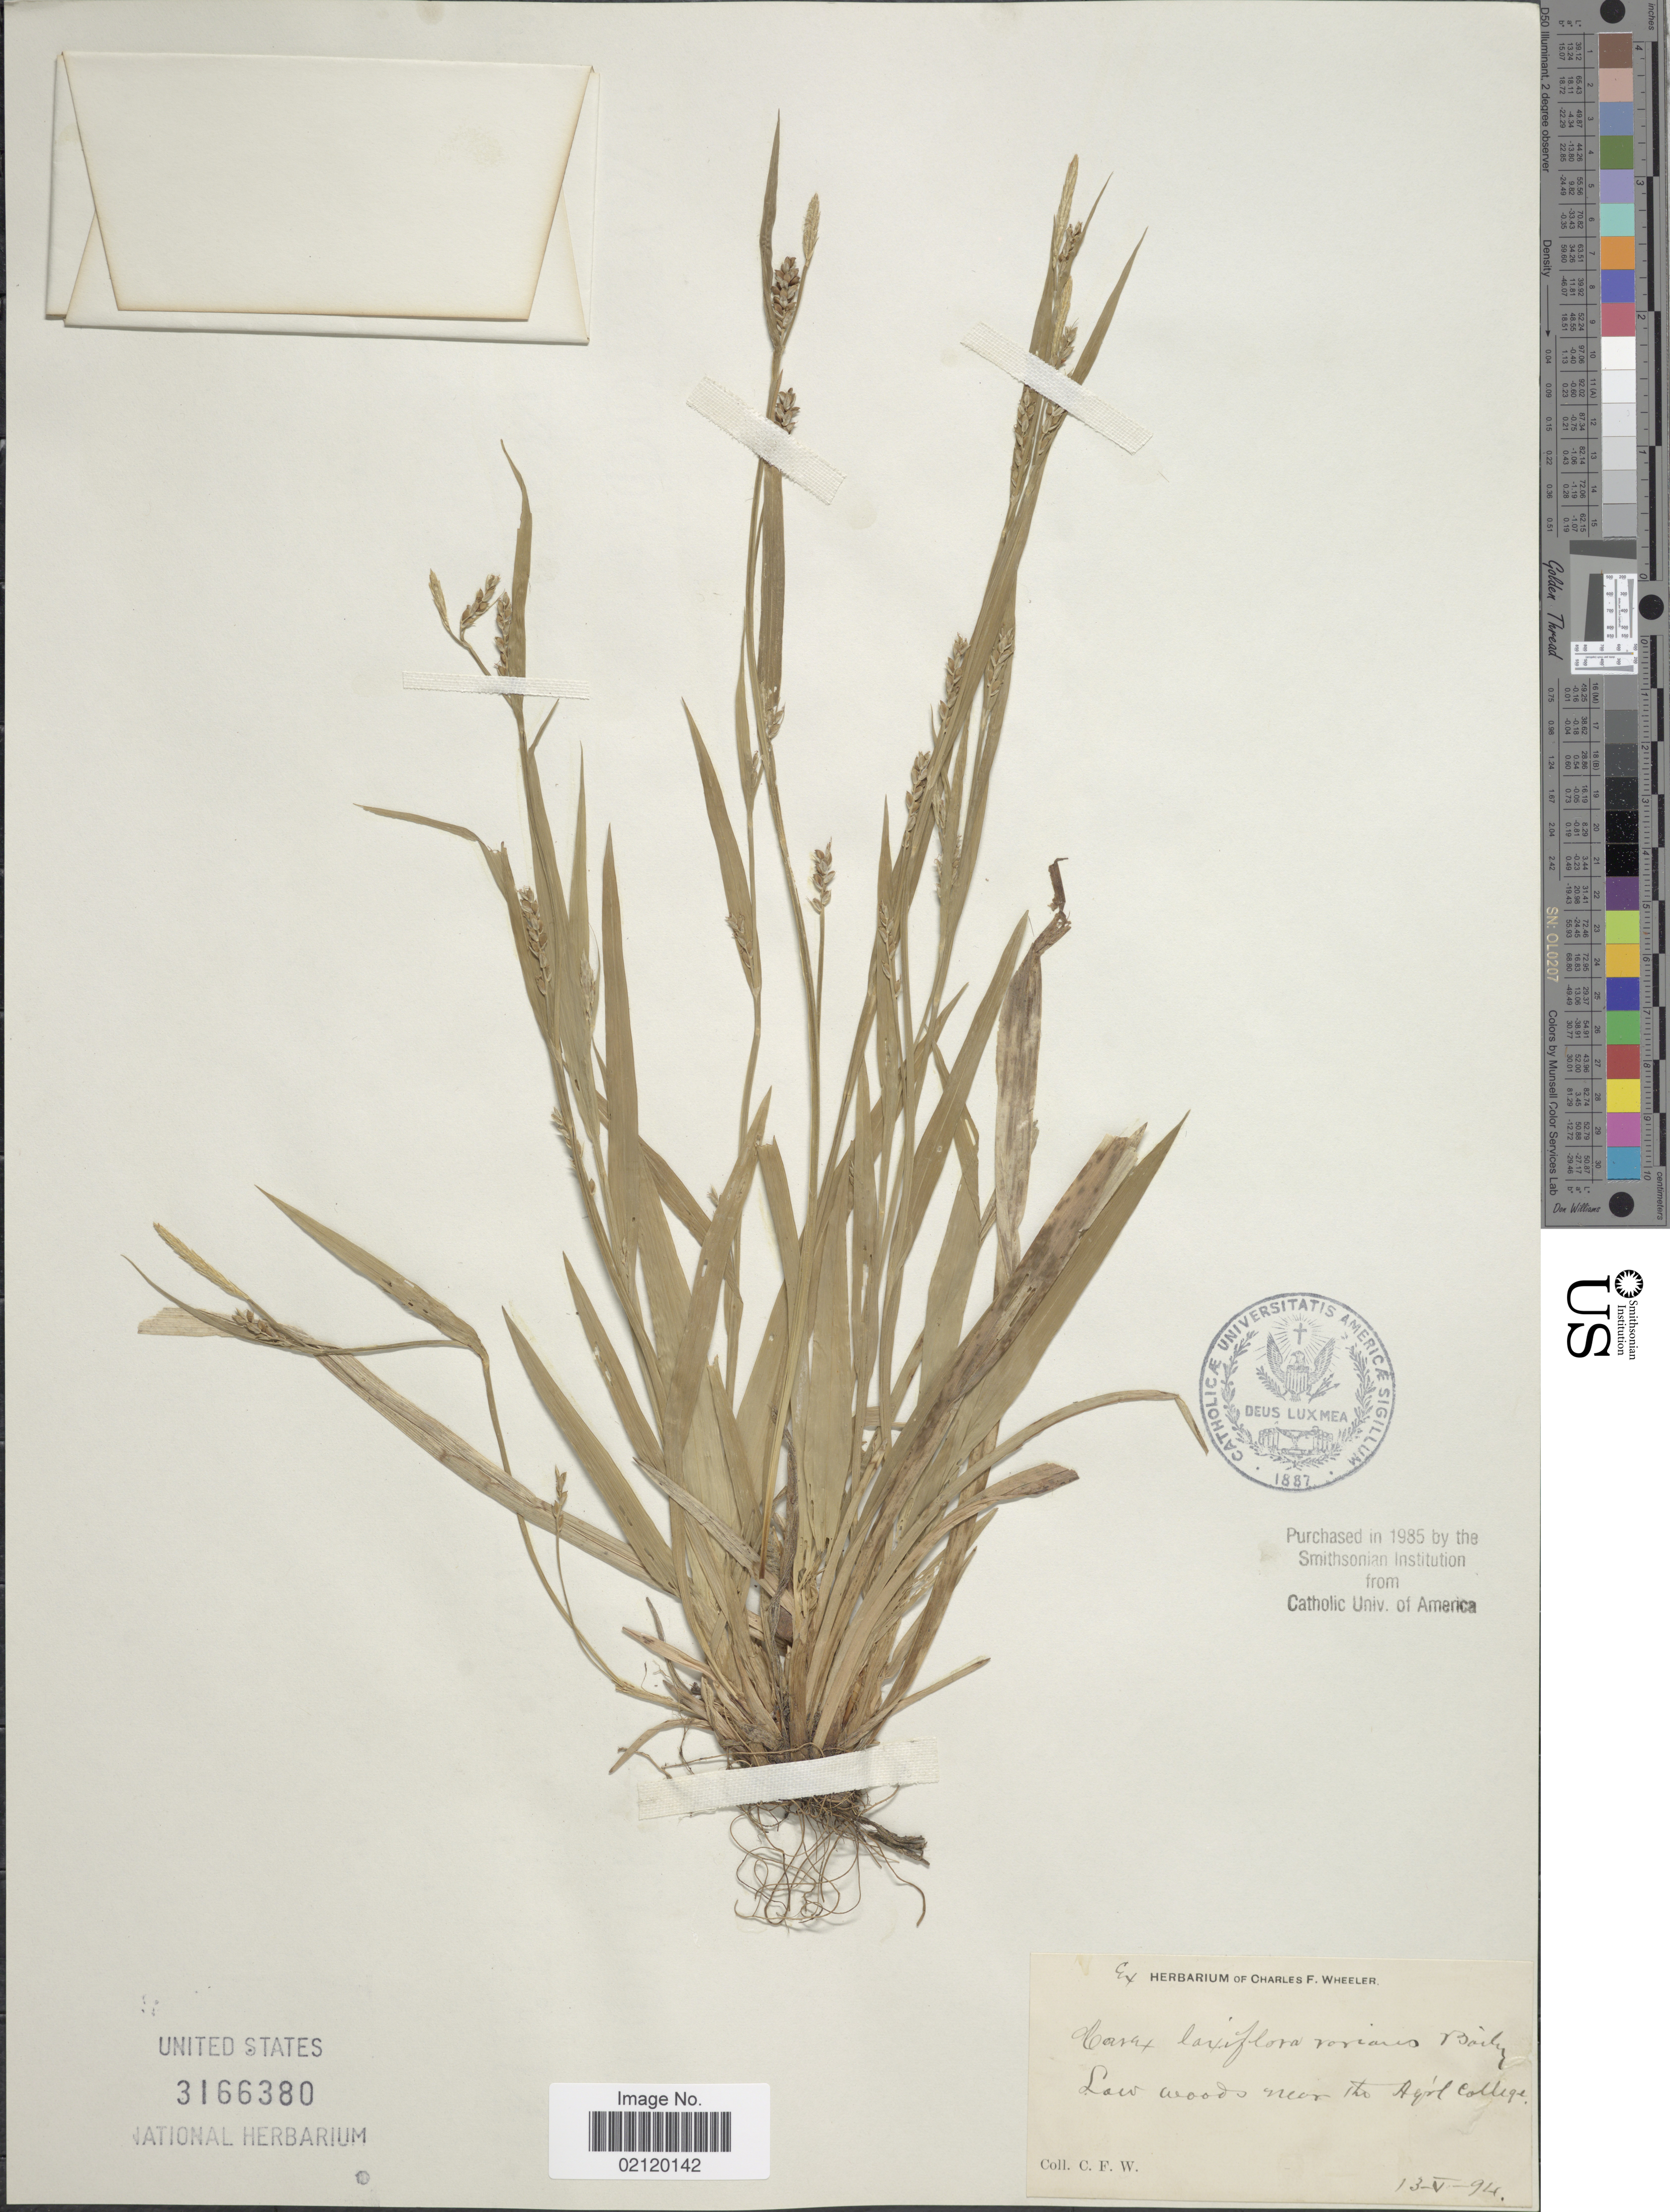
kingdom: Plantae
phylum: Tracheophyta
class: Liliopsida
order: Poales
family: Cyperaceae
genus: Carex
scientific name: Carex laxiflora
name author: Lam.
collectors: C. Wheeler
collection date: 1894-05-13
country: United States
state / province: Michigan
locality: Low woods near the Agr'l College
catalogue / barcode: US 3166380